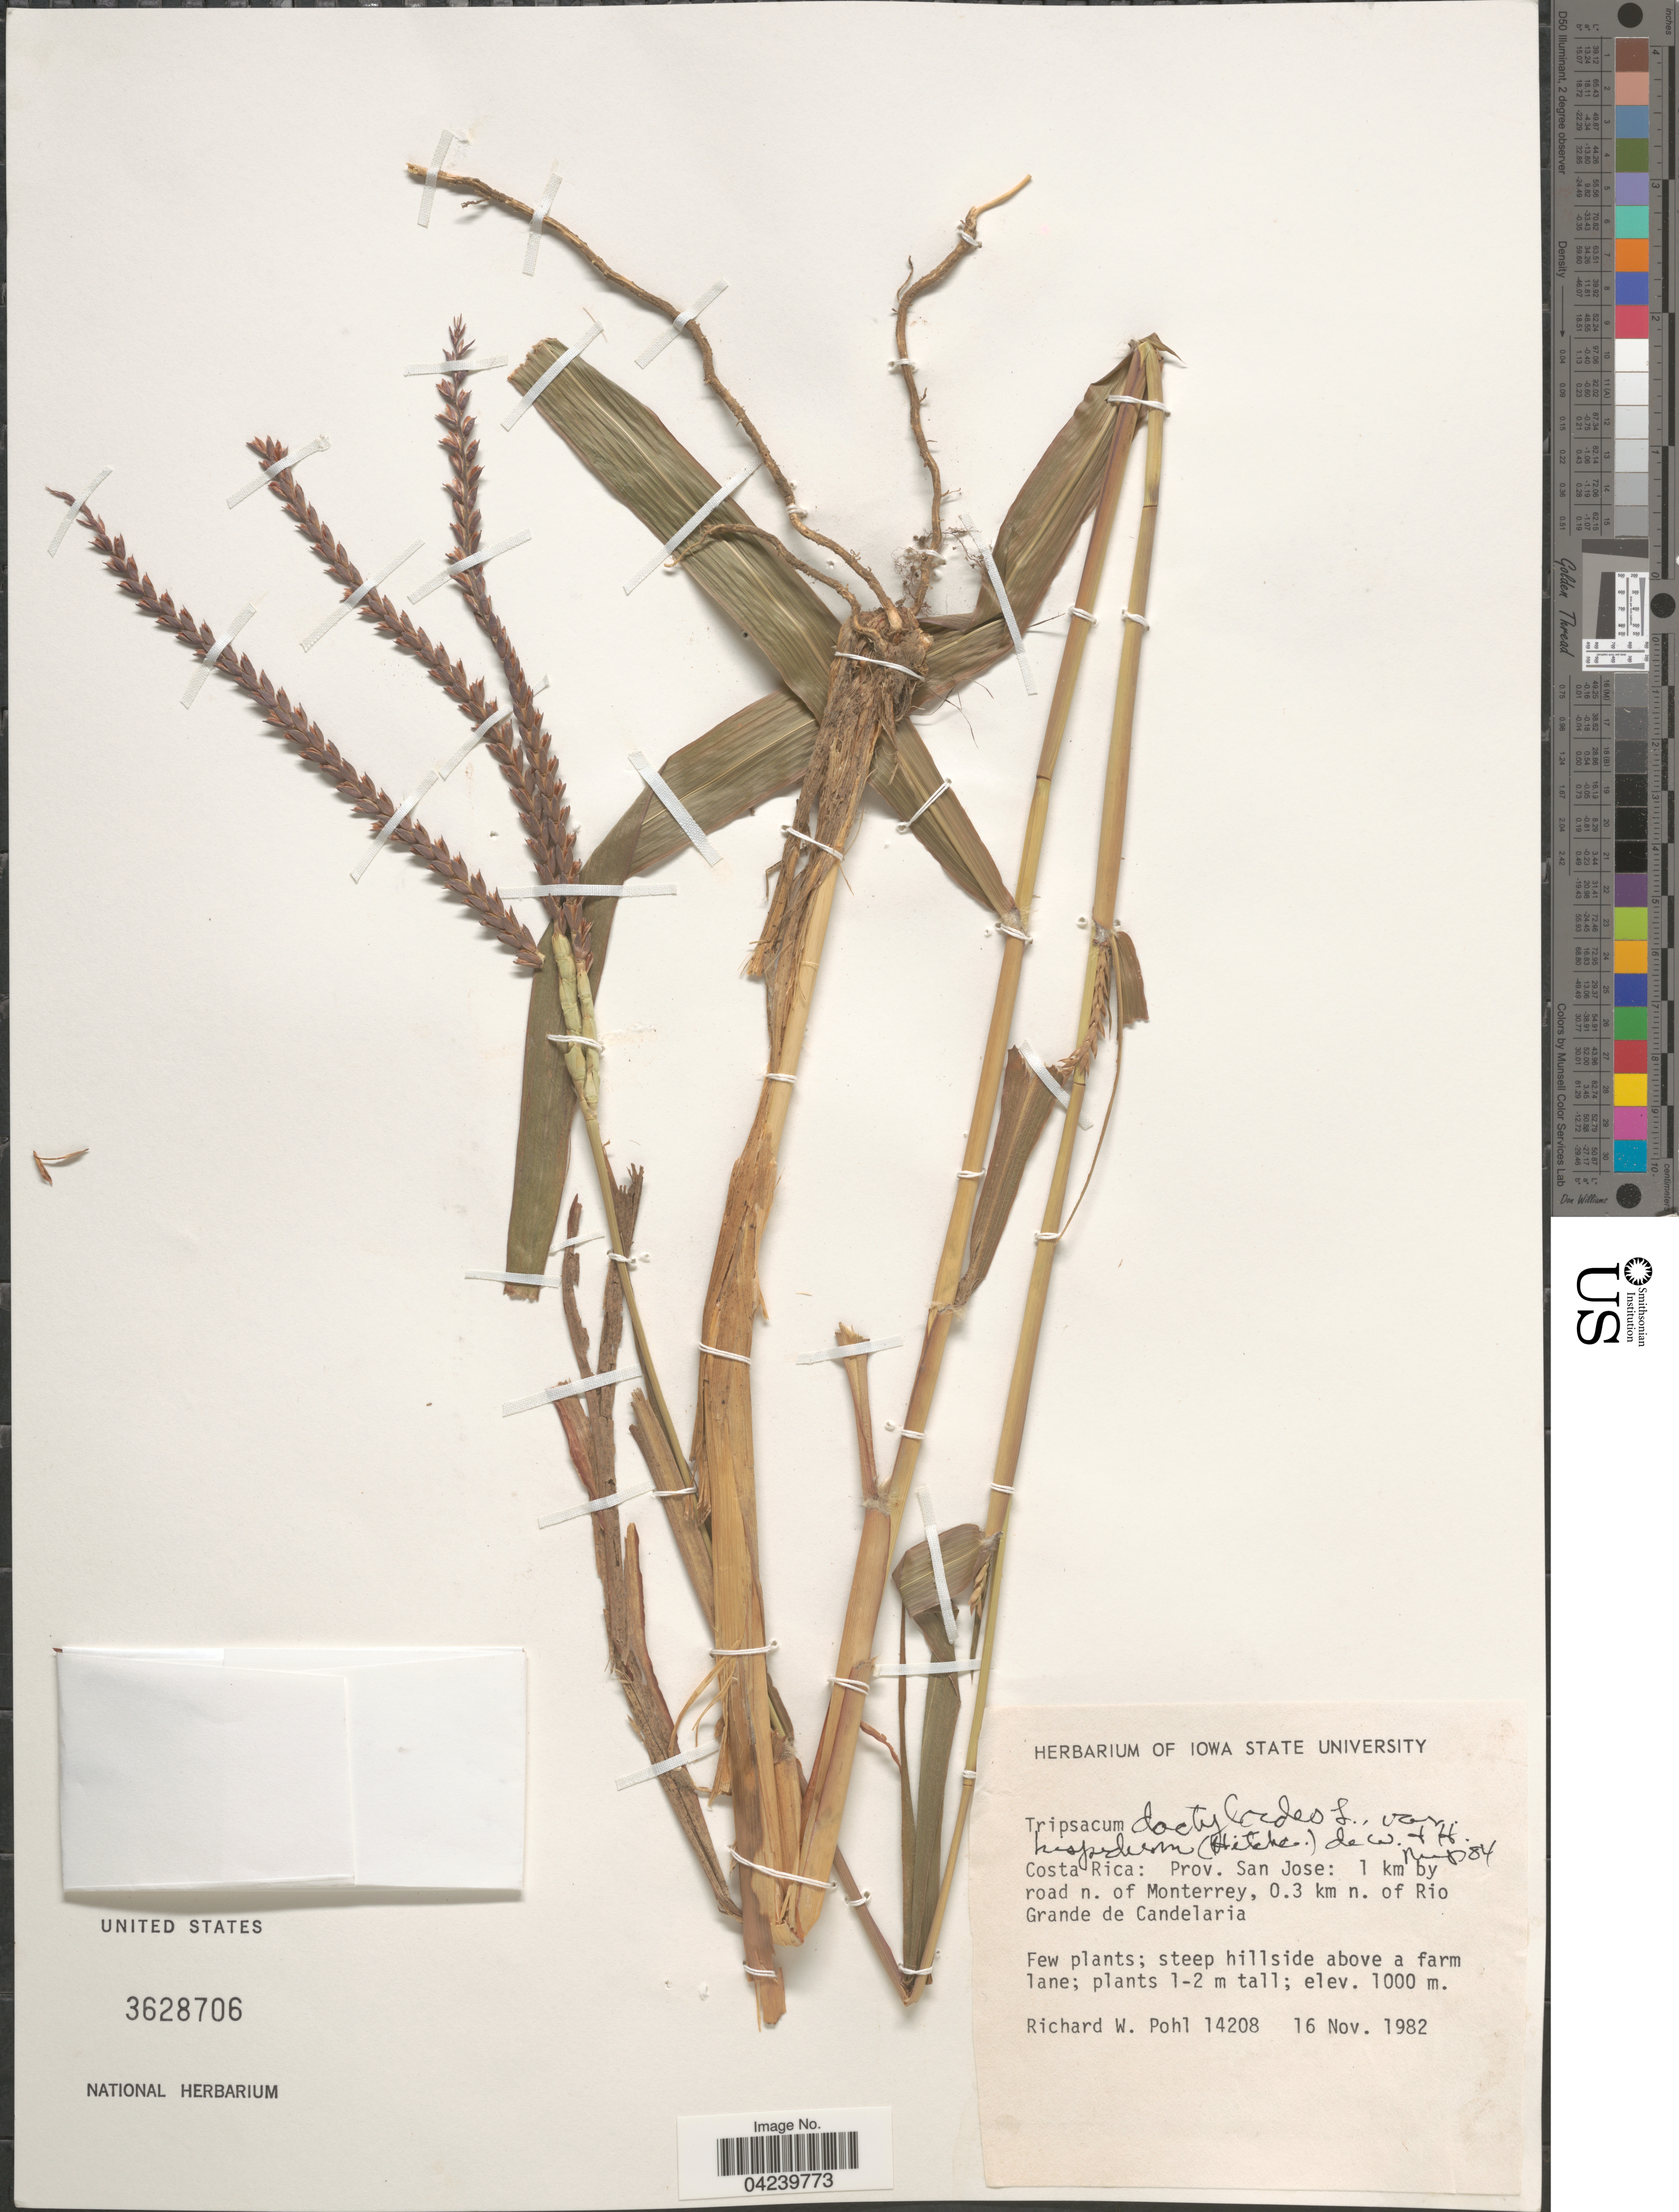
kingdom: Plantae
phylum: Tracheophyta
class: Liliopsida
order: Poales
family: Poaceae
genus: Tripsacum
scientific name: Tripsacum dactyloides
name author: (L.) L.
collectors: R. W. Pohl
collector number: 14208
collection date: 1982-11-16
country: Costa Rica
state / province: San José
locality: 1 km by road n. of Monterrey, 0.3 km n. of Rio Grande de Candelaria.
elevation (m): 1000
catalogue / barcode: US 3628706